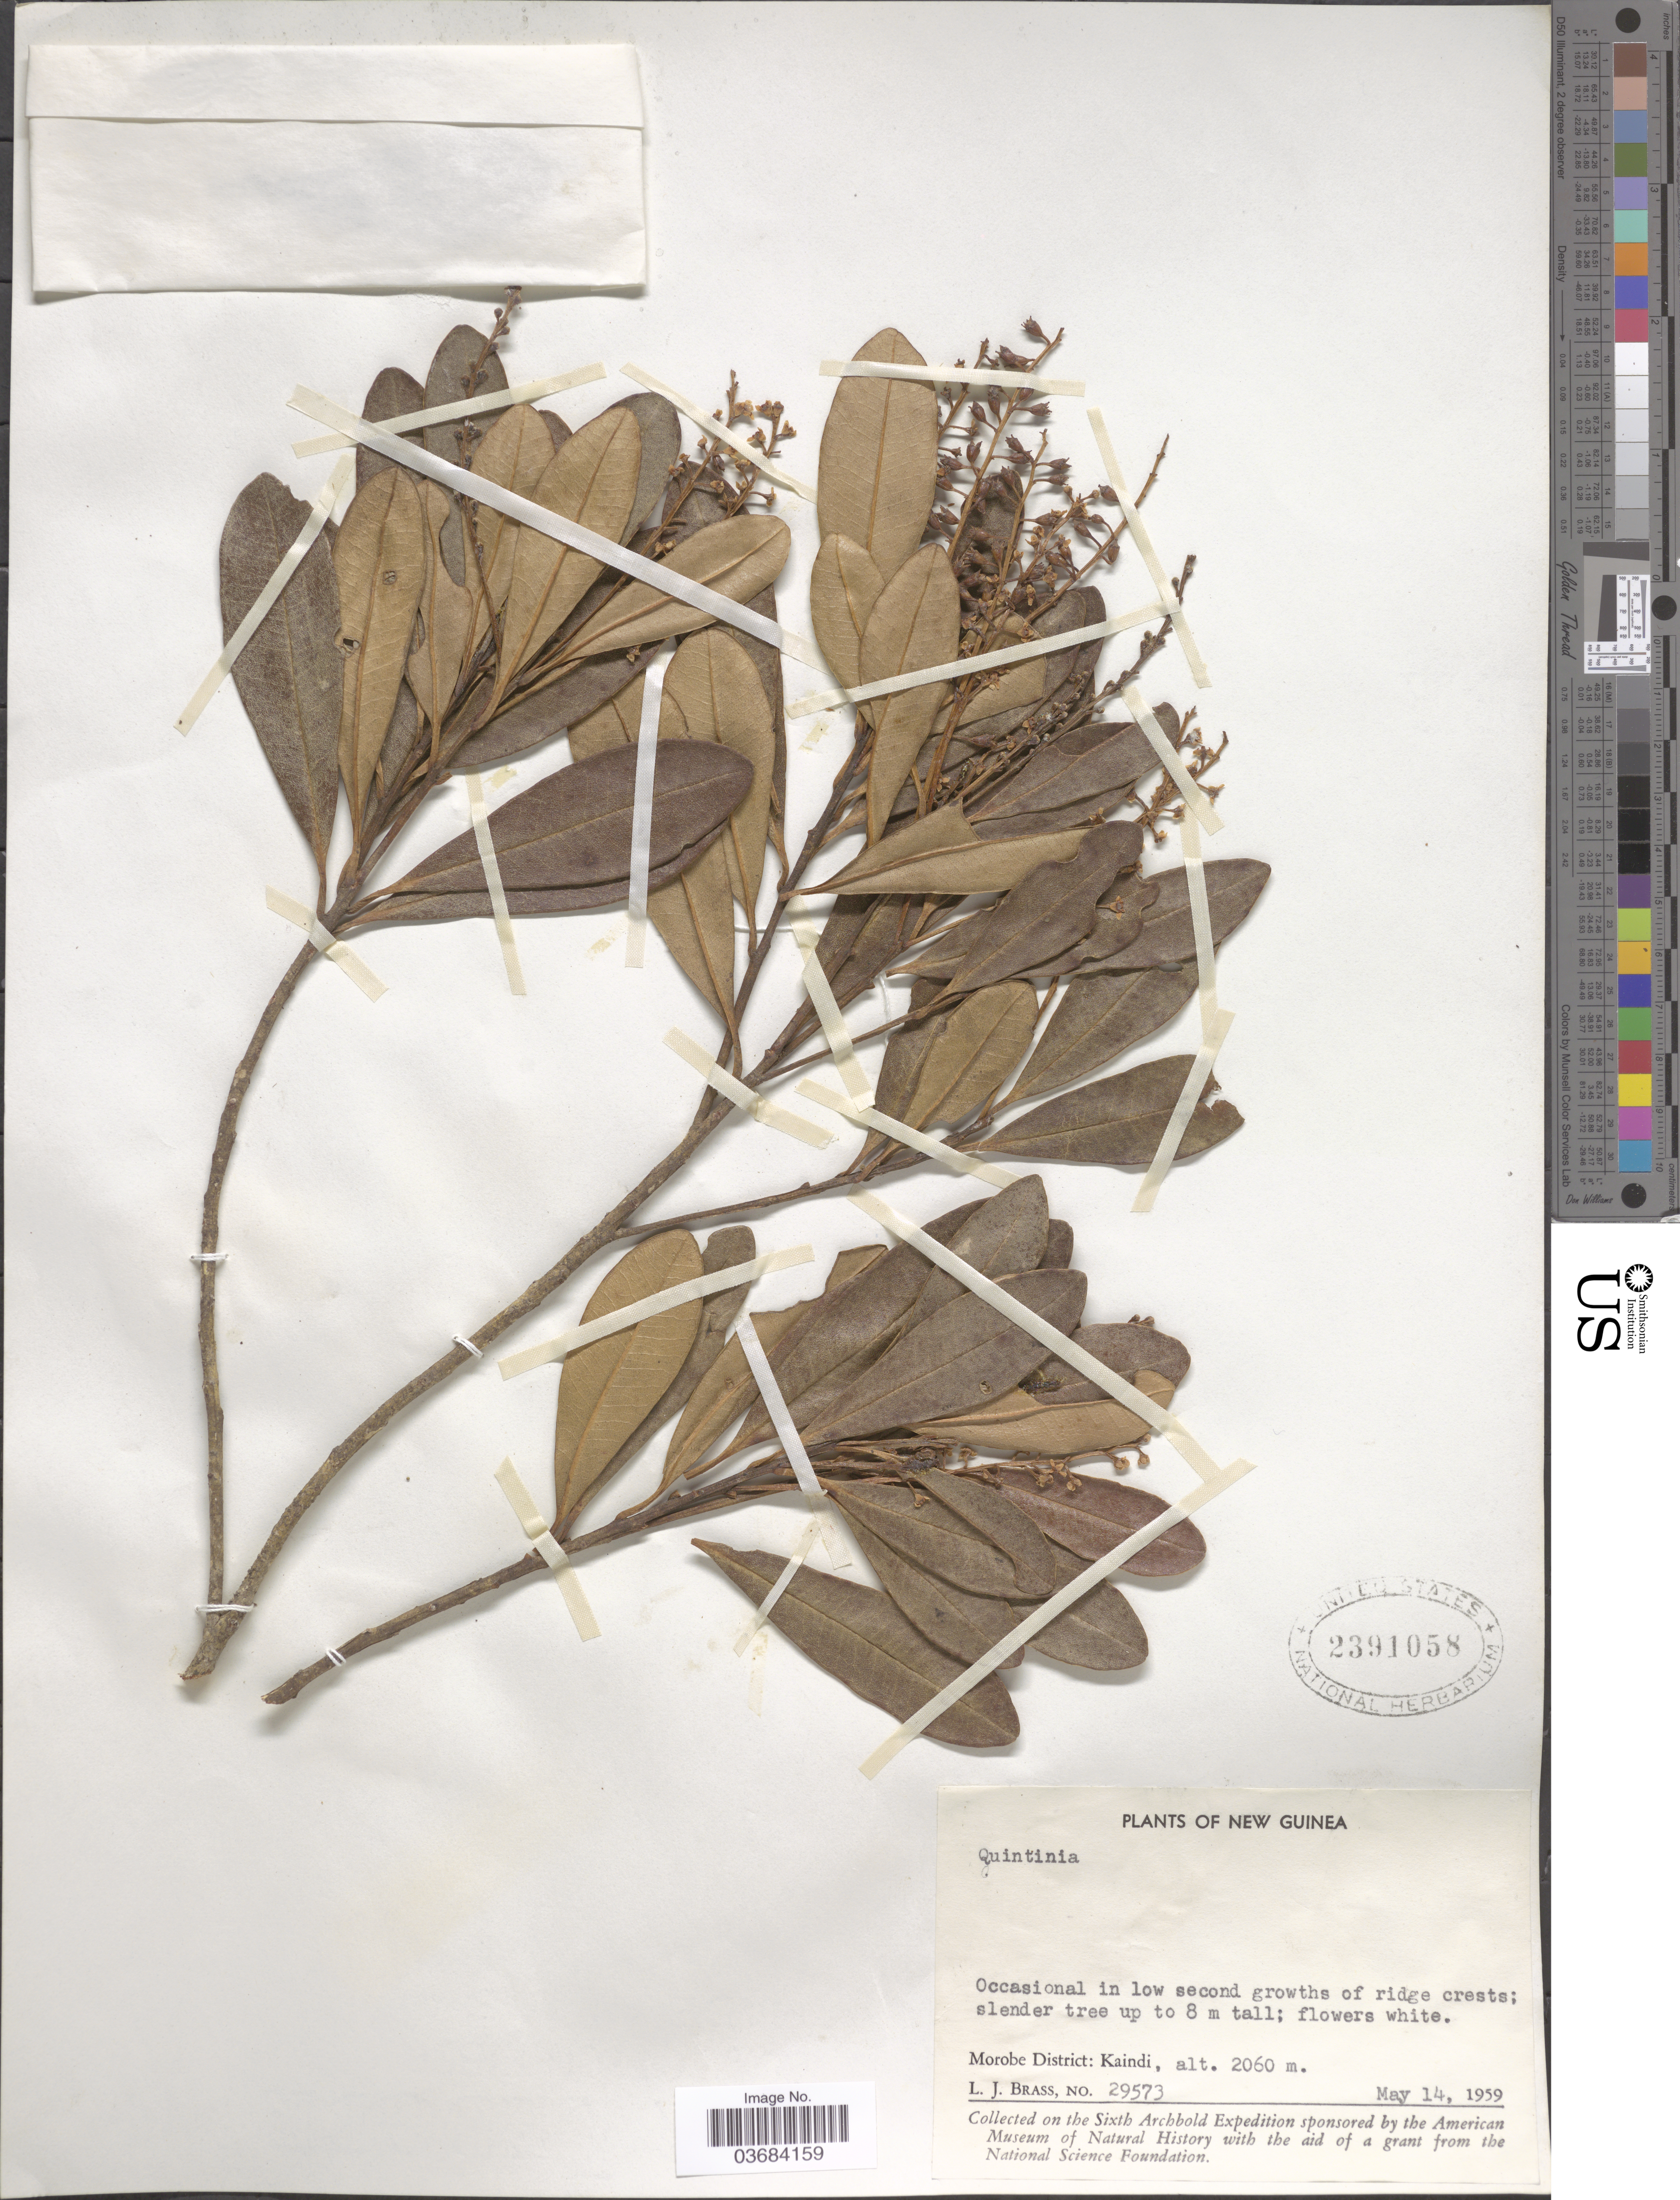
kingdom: Plantae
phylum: Tracheophyta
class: Magnoliopsida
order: Paracryphiales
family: Paracryphiaceae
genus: Quintinia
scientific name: Quintinia sp.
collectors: L. J. Brass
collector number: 29573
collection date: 1959-05-14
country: Papua New Guinea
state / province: Morobe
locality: New Guinea. Morobe District: Kaindi. Sixth Archbold Expedition.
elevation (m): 2060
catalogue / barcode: US 2391058